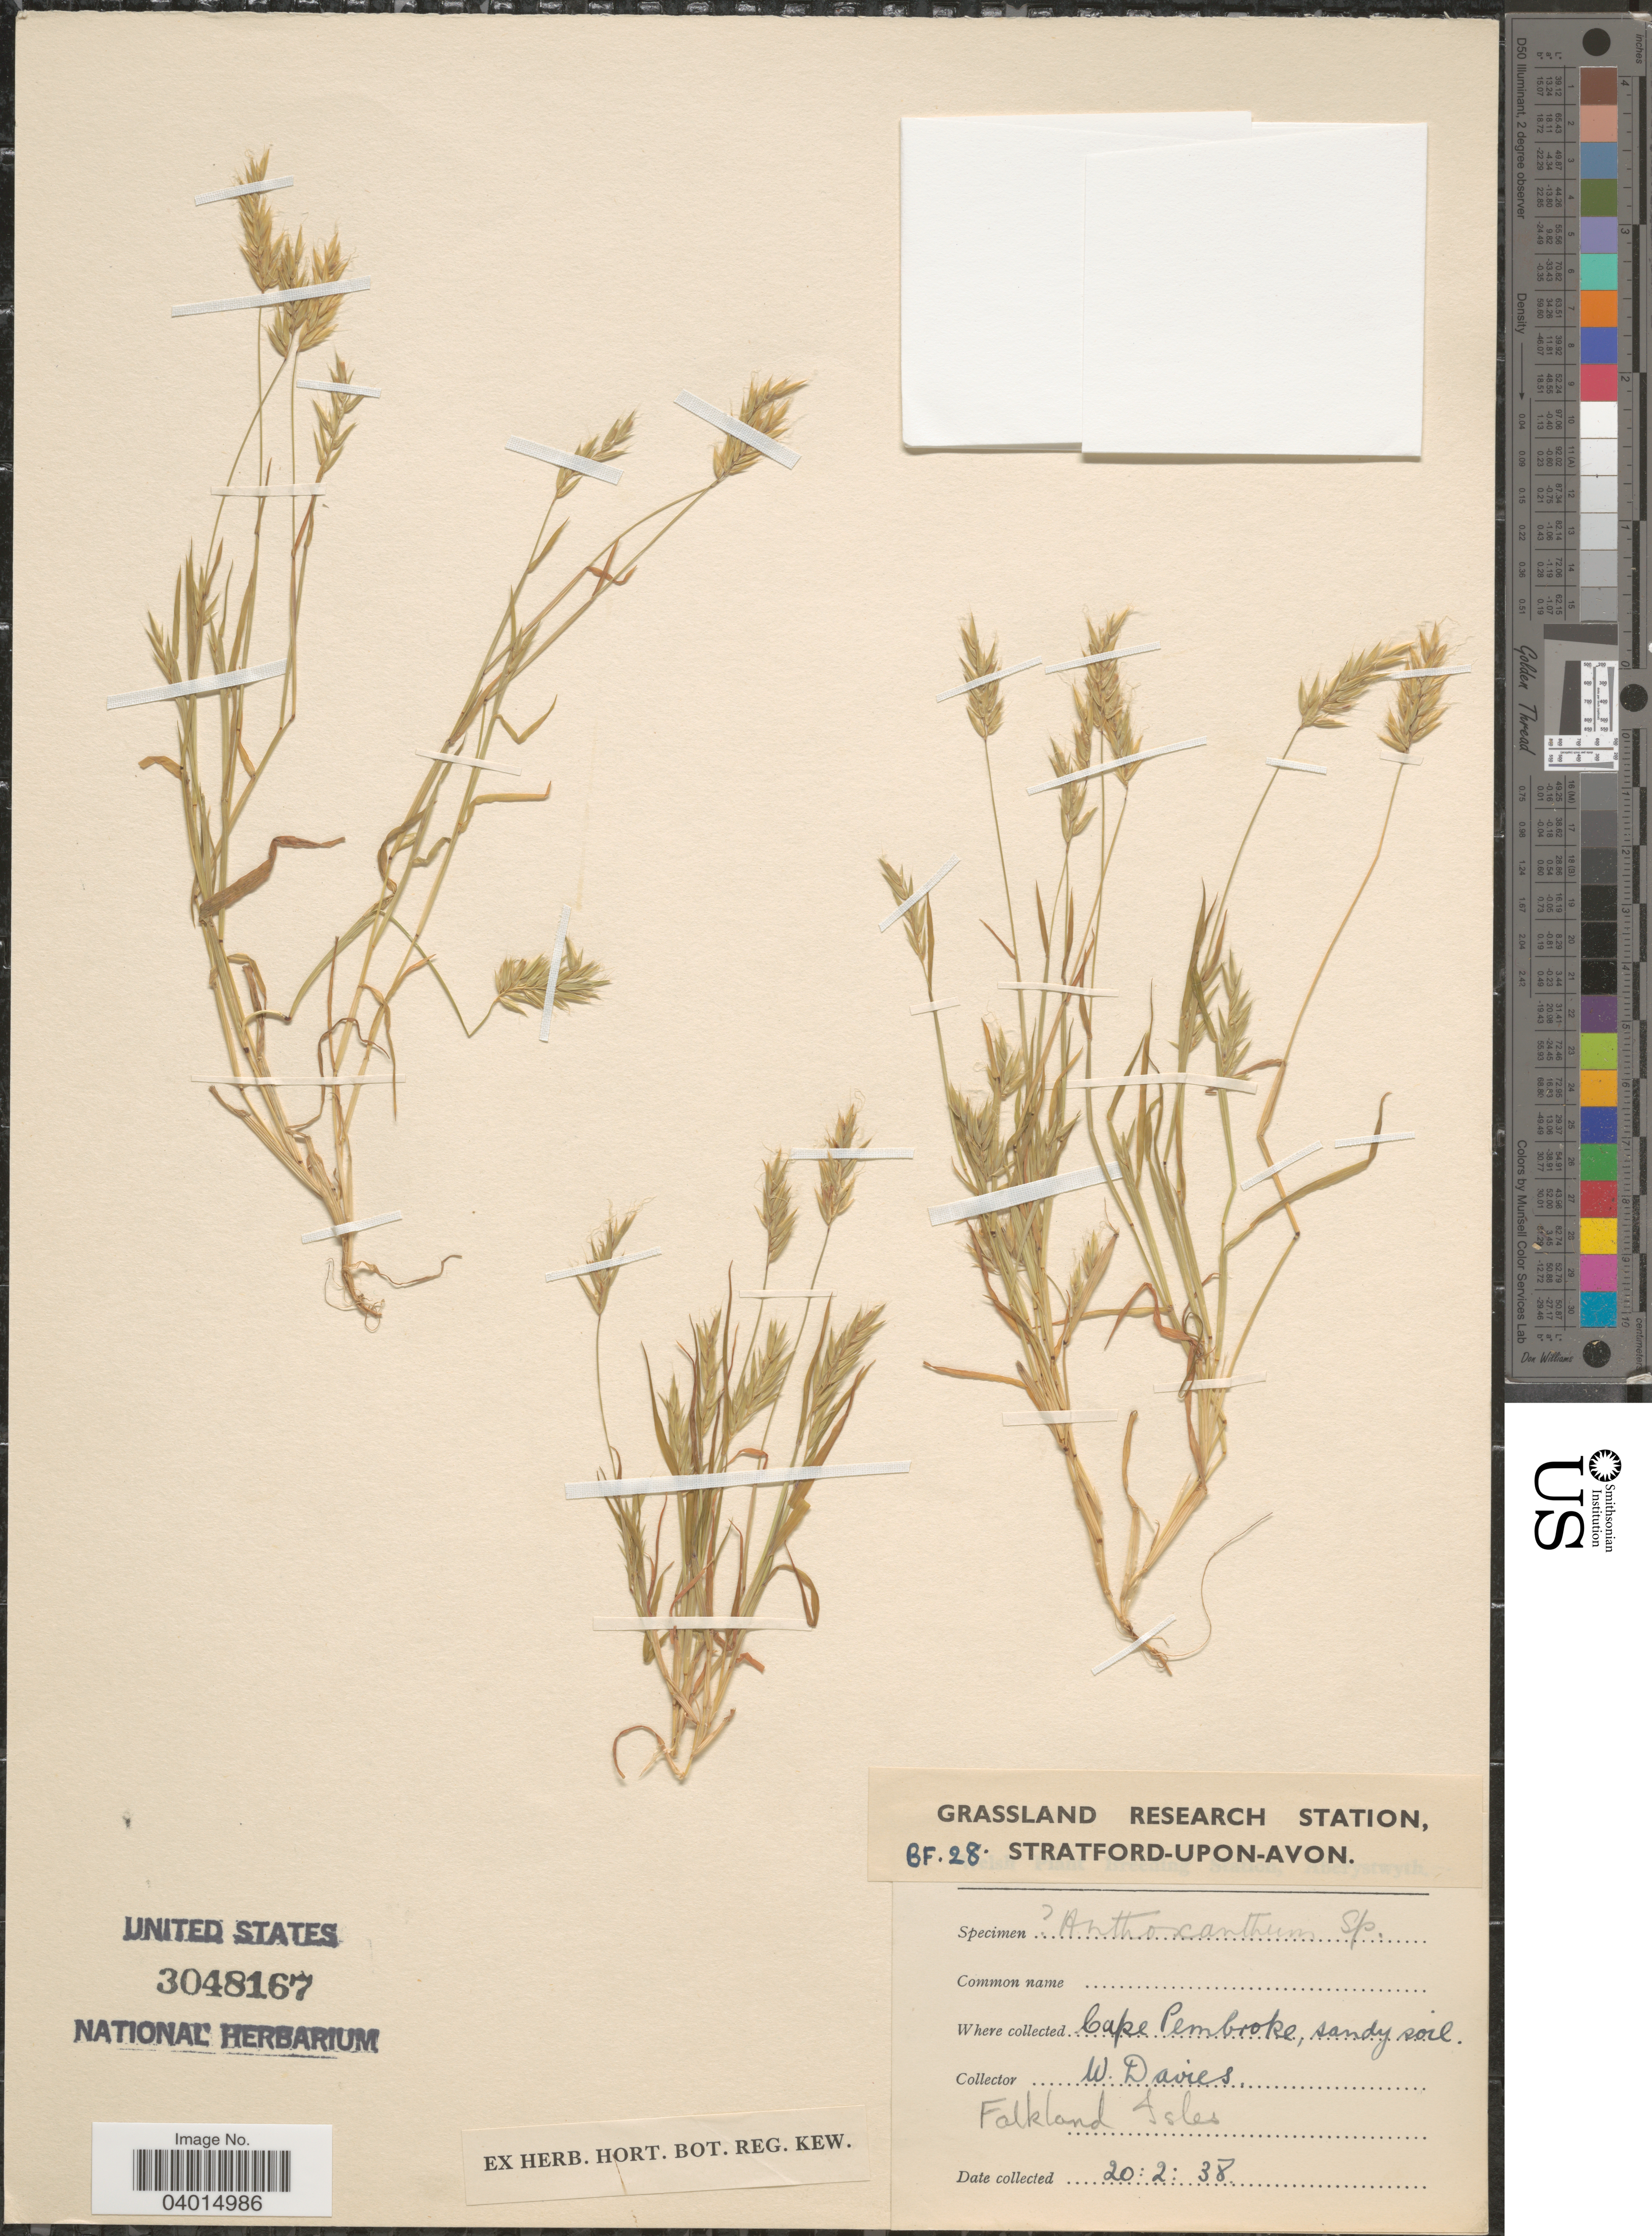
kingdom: Plantae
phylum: Tracheophyta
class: Liliopsida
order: Poales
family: Poaceae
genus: Anthoxanthum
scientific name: Anthoxanthum odoratum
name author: L.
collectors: W. Davies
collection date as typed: Transcribed d/m/y: 20/2/38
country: Falkland Islands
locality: Cape Pembroke. Falkland Isles.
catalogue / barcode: US 3048167